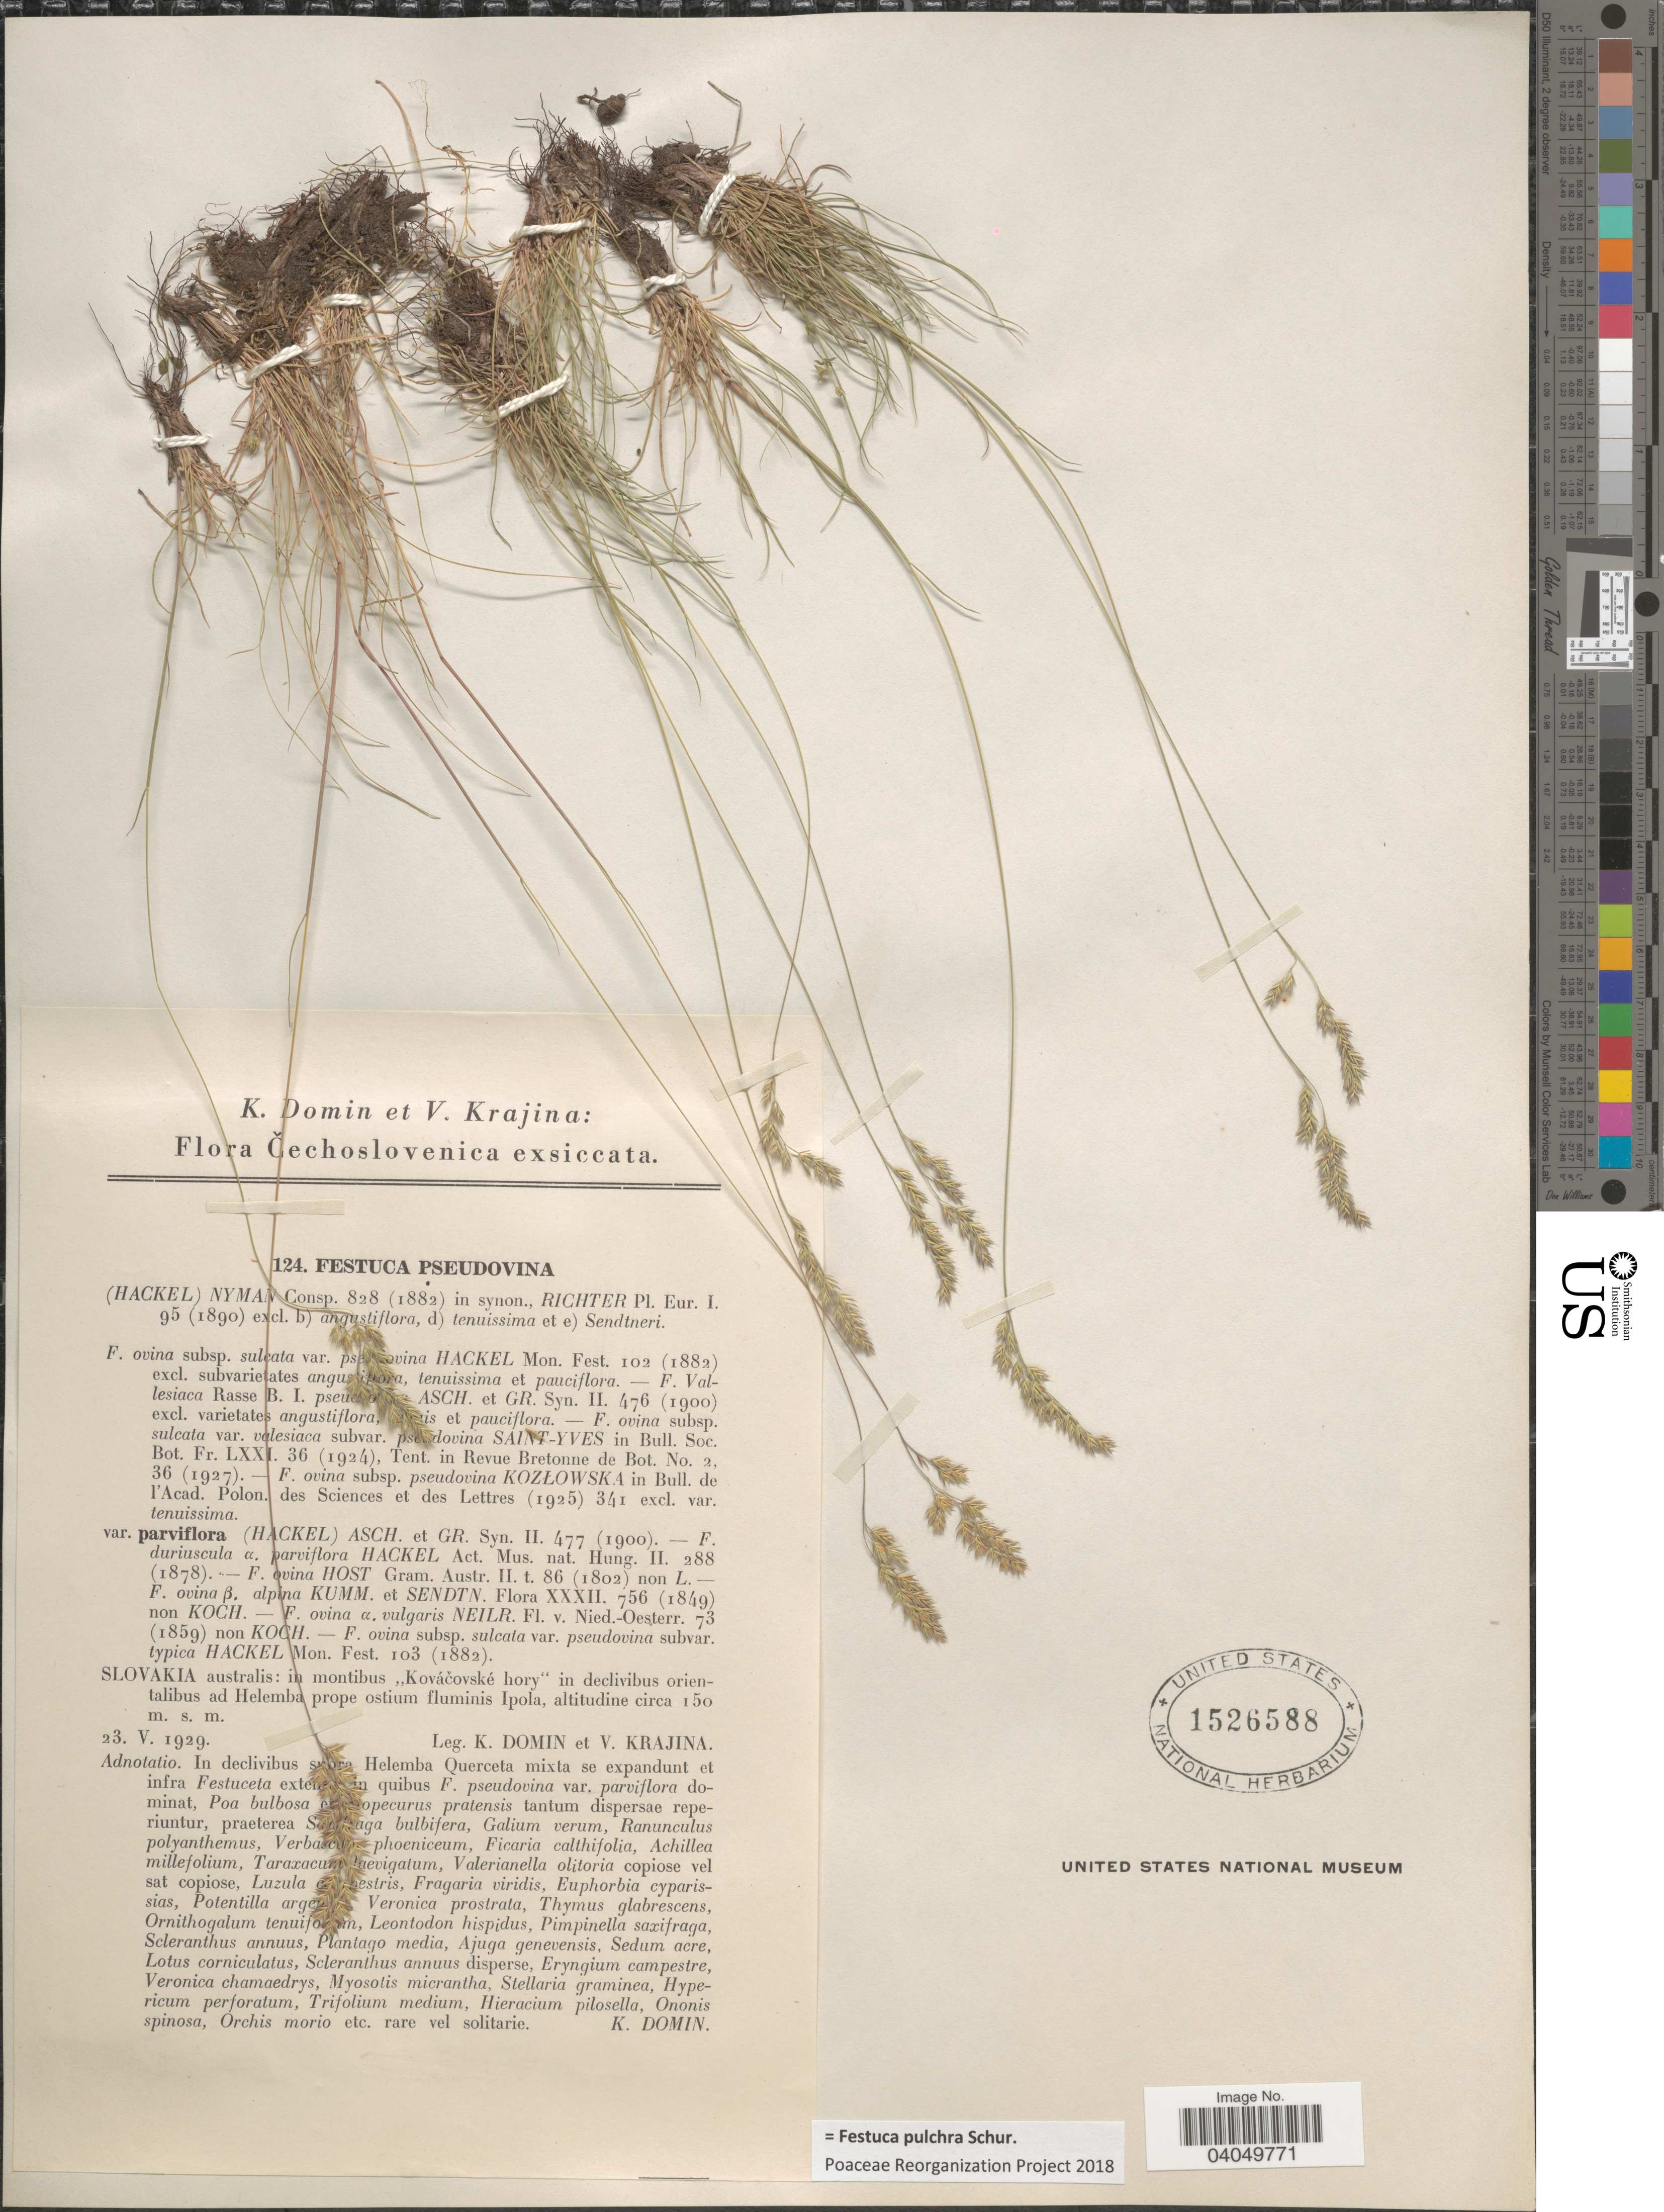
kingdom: Plantae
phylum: Tracheophyta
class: Liliopsida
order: Poales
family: Poaceae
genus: Festuca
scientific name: Festuca pulchra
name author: Schur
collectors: K. Domin & V. Krajina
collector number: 124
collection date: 1929-05-23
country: Czechia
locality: Cechoslovenica. Slovakia australis: in montibus "Kovácovske hory" in declivibus orientalibus ad Helemba prope ostium fluminis Ipola.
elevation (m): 150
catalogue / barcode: US 1526588